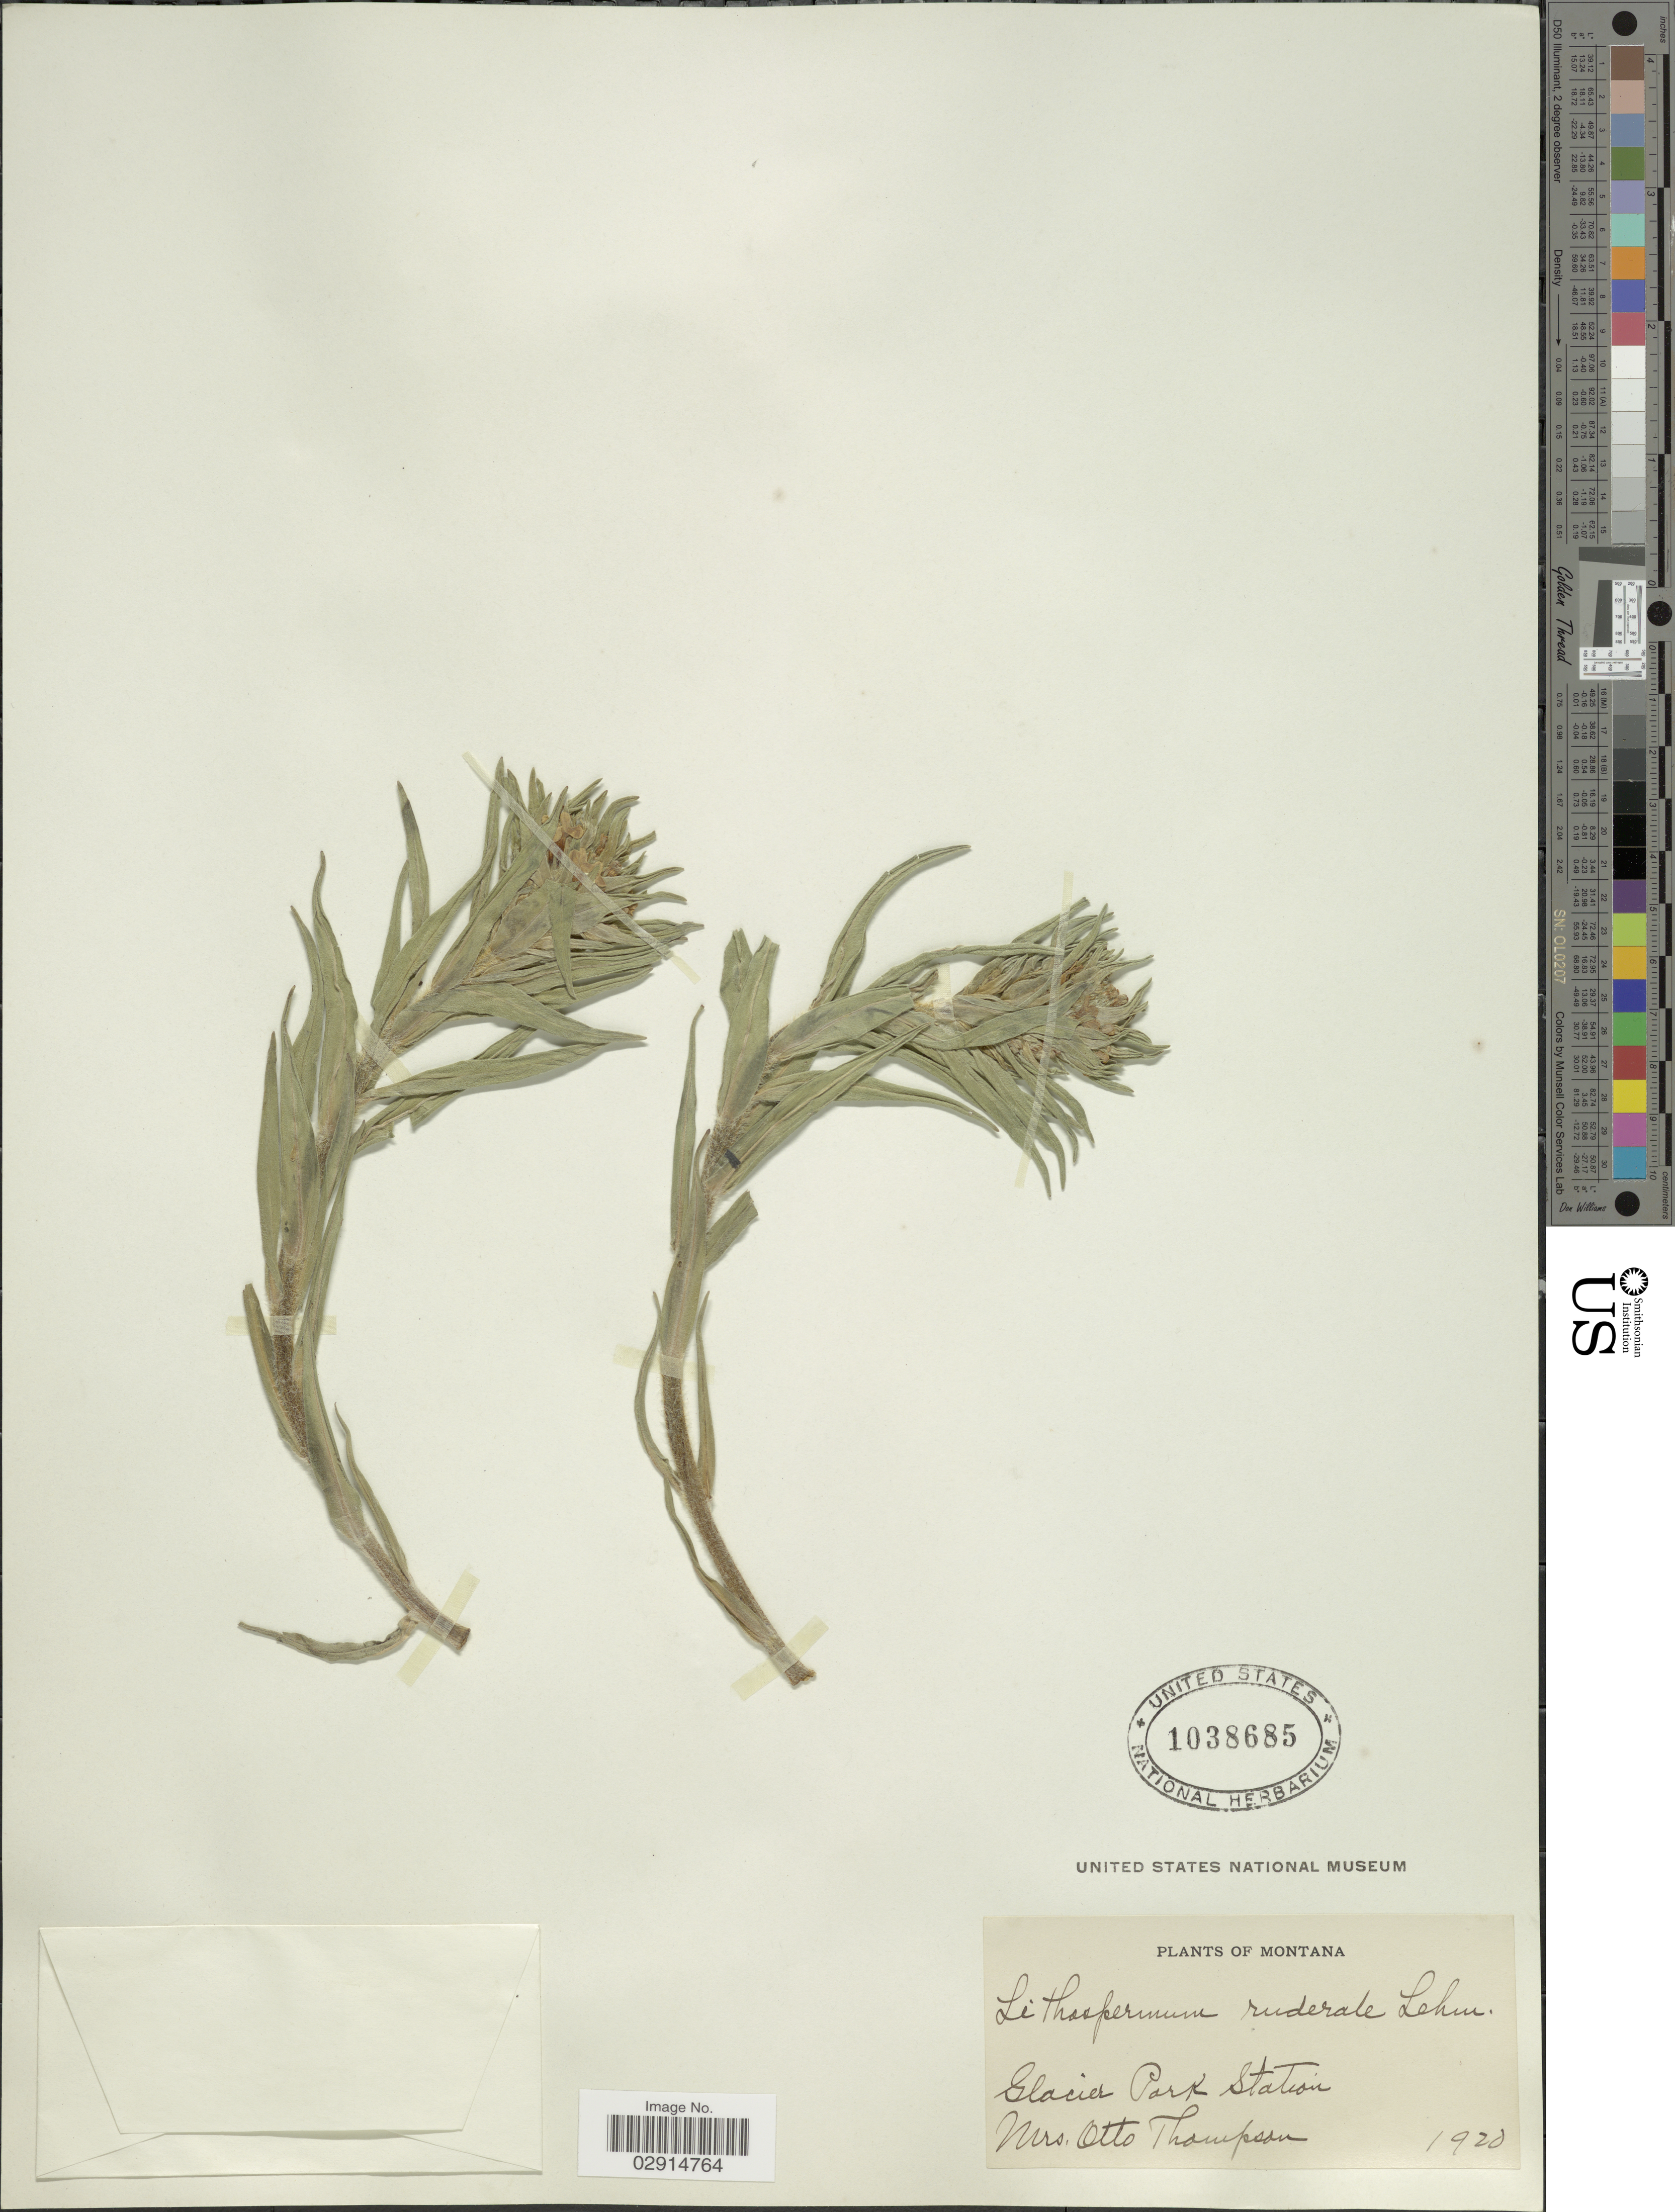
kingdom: Plantae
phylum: Tracheophyta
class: Magnoliopsida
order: Boraginales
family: Boraginaceae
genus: Lithospermum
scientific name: Lithospermum ruderale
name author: Douglas ex Lehm.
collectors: O. Thompson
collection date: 1920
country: United States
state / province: Montana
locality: Glacier Park Station.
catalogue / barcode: US 1038685